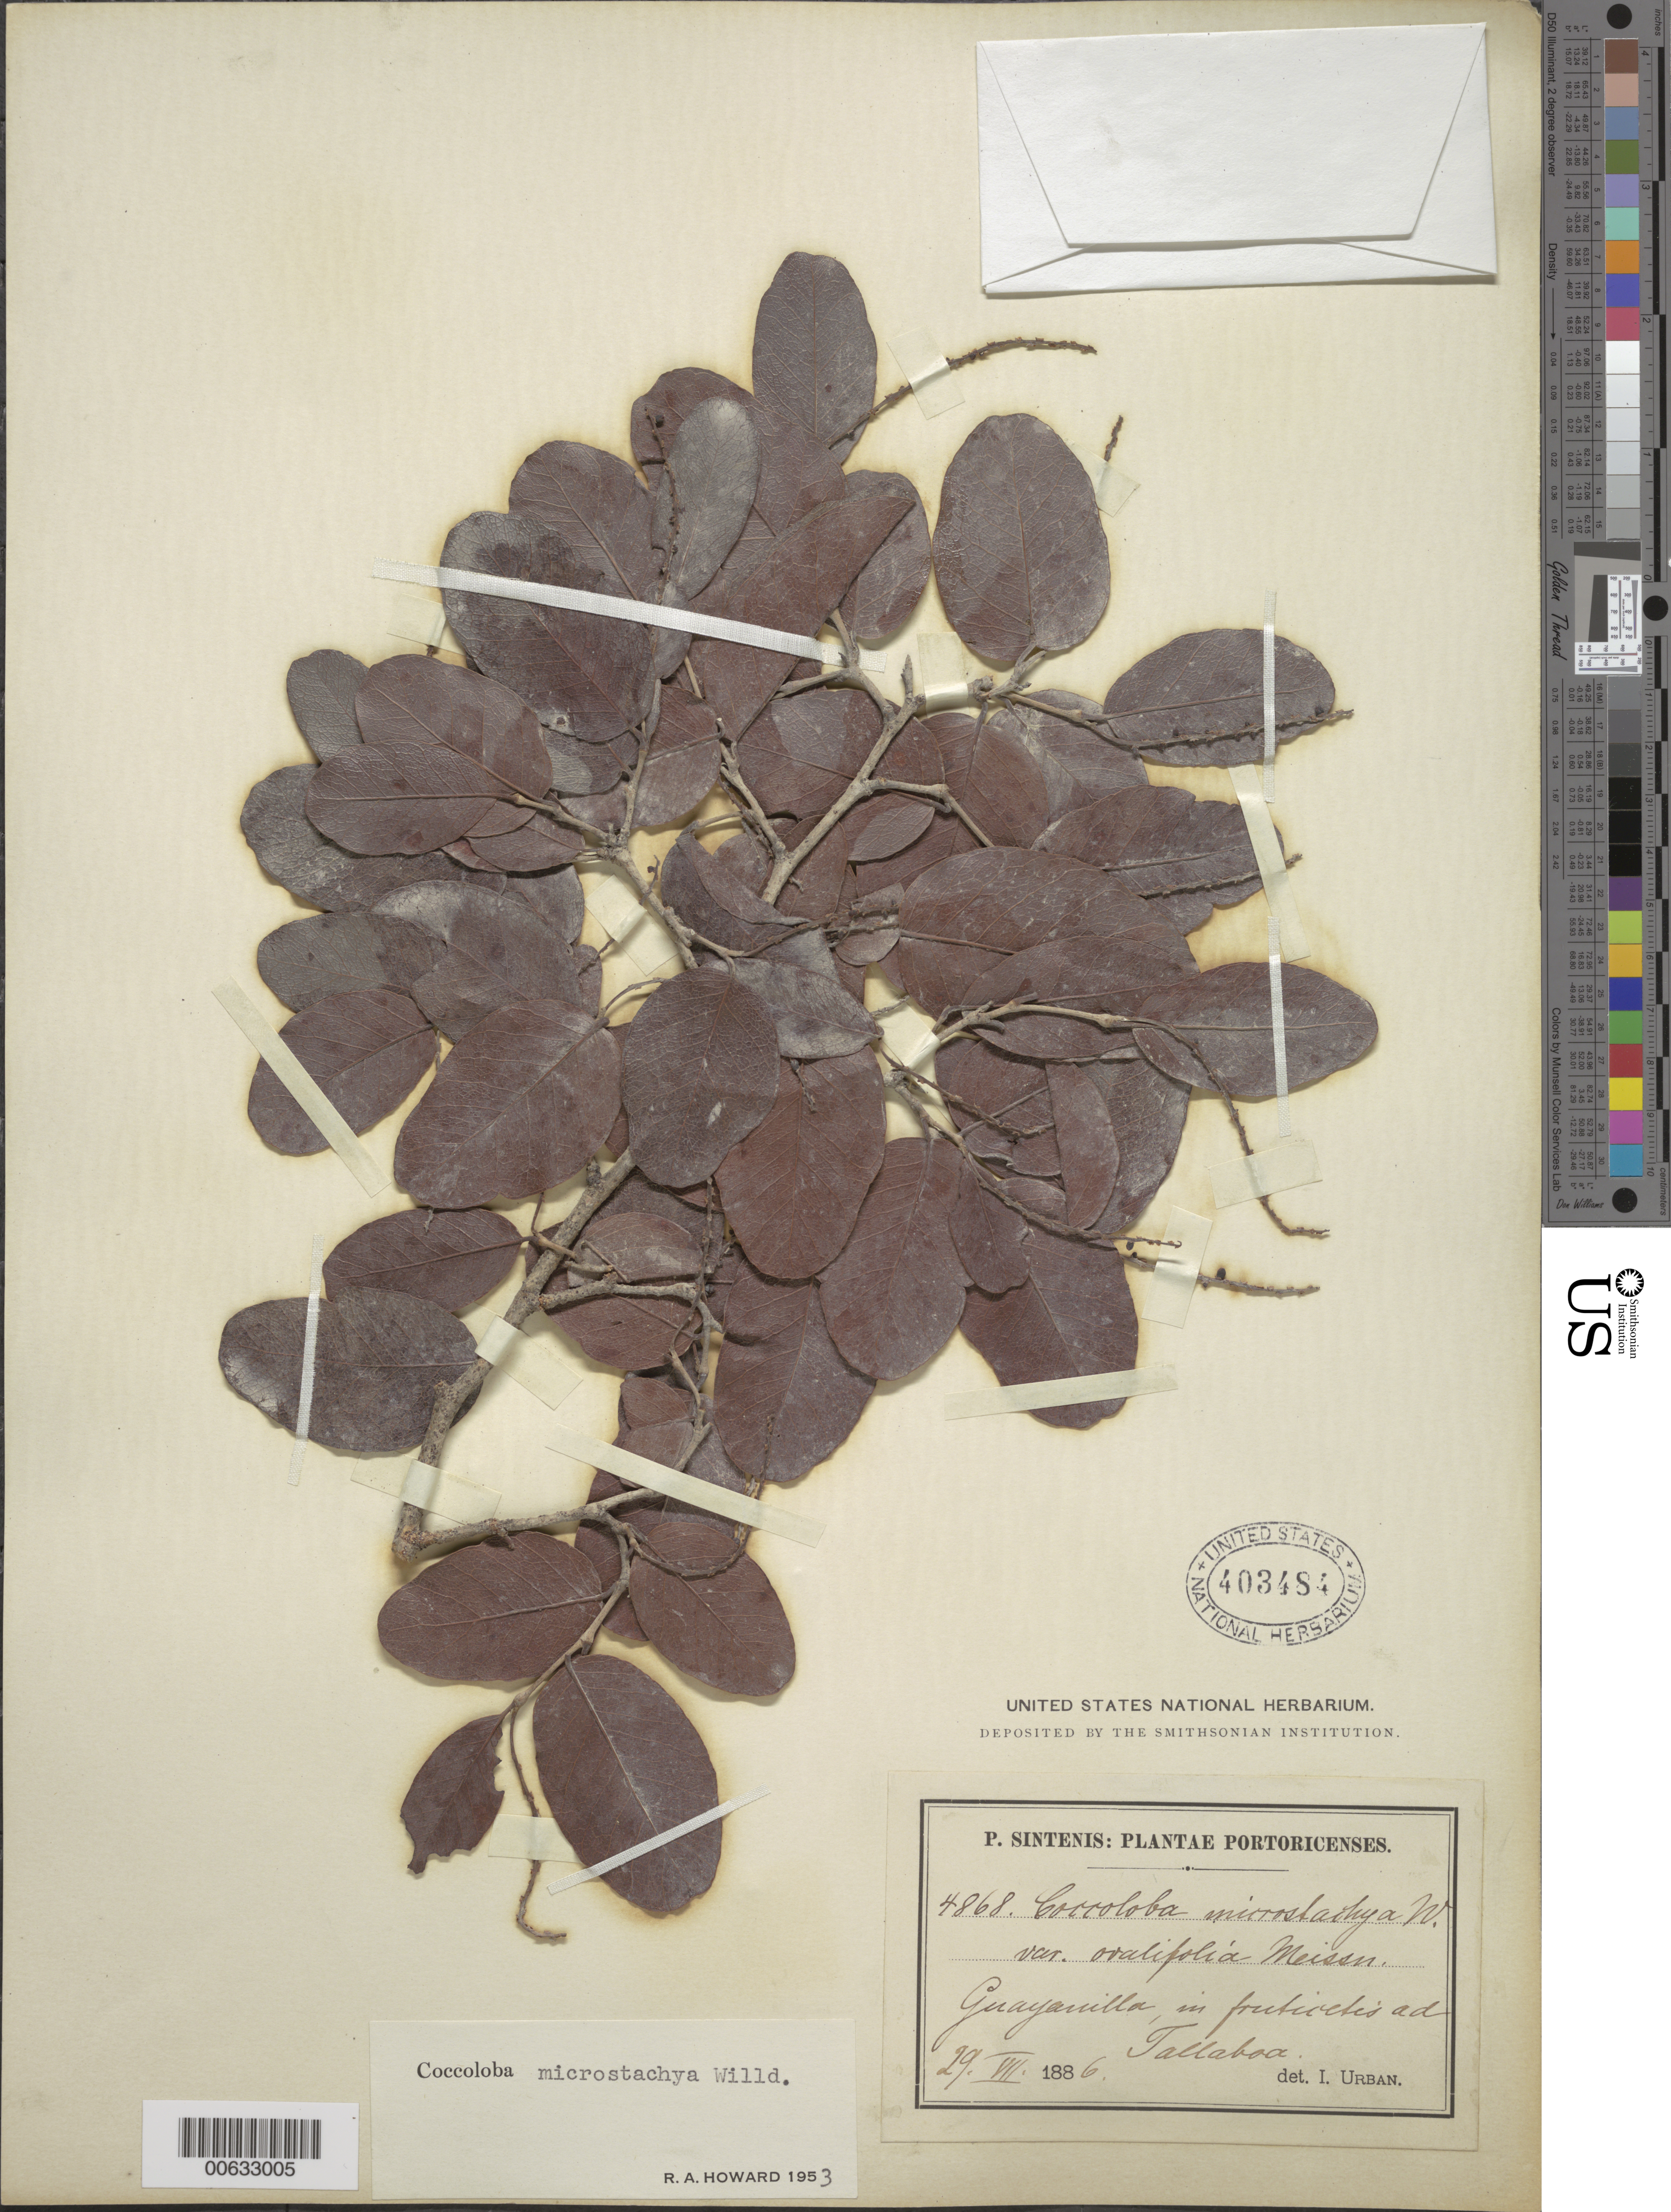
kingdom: Plantae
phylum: Tracheophyta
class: Magnoliopsida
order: Caryophyllales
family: Polygonaceae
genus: Coccoloba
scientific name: Coccoloba microstachya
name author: Willd.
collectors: P. Sintenis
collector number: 4868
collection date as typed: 29 Jul 1886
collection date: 1886-07-29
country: Puerto Rico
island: Greater Antilles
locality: Guayanilla, in fruticetis ad Tallaboa.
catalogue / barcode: US 403484